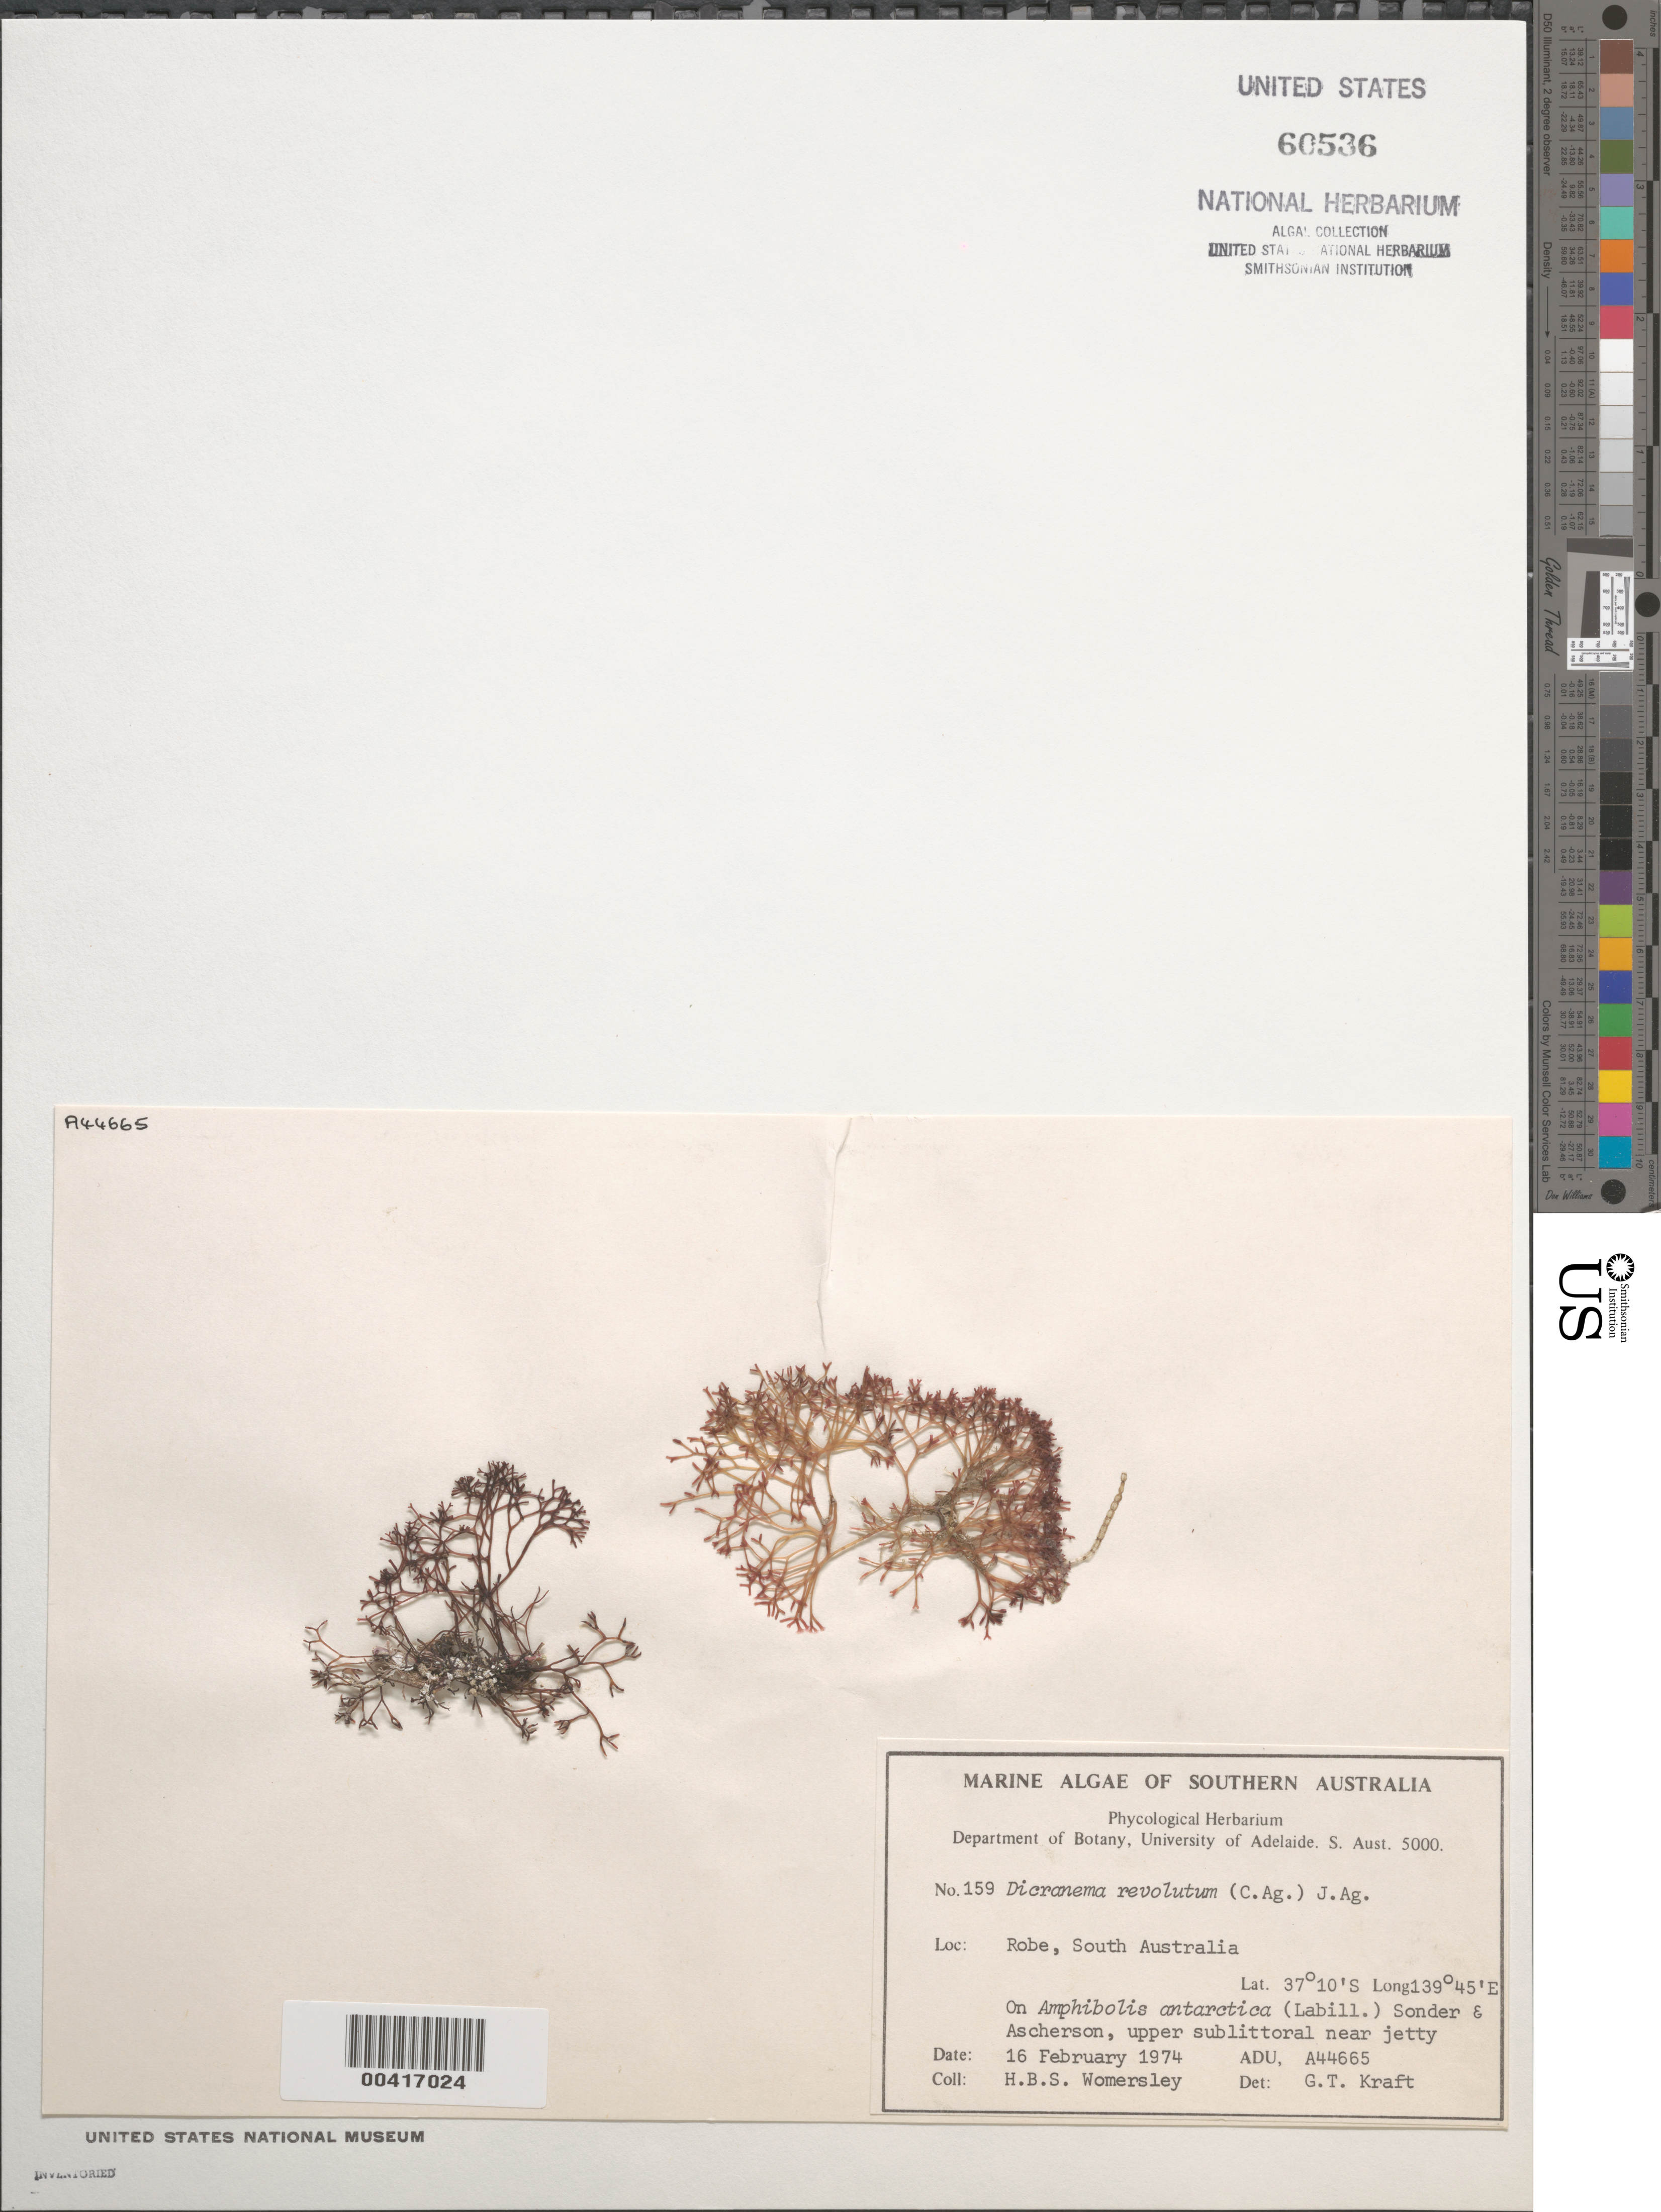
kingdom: Plantae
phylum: Rhodophyta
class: Florideophyceae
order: Gigartinales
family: Dicranemataceae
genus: Dicranema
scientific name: Dicranema revolutum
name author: (C. Agardh) J. Agardh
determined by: Kraft, G. T.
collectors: H. B. S. Womersley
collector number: ADU A44665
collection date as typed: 16 Feb 1974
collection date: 1974-02-16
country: Australia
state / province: South Australia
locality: Robe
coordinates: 37 10' S, 139 45' E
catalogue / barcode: US 60536